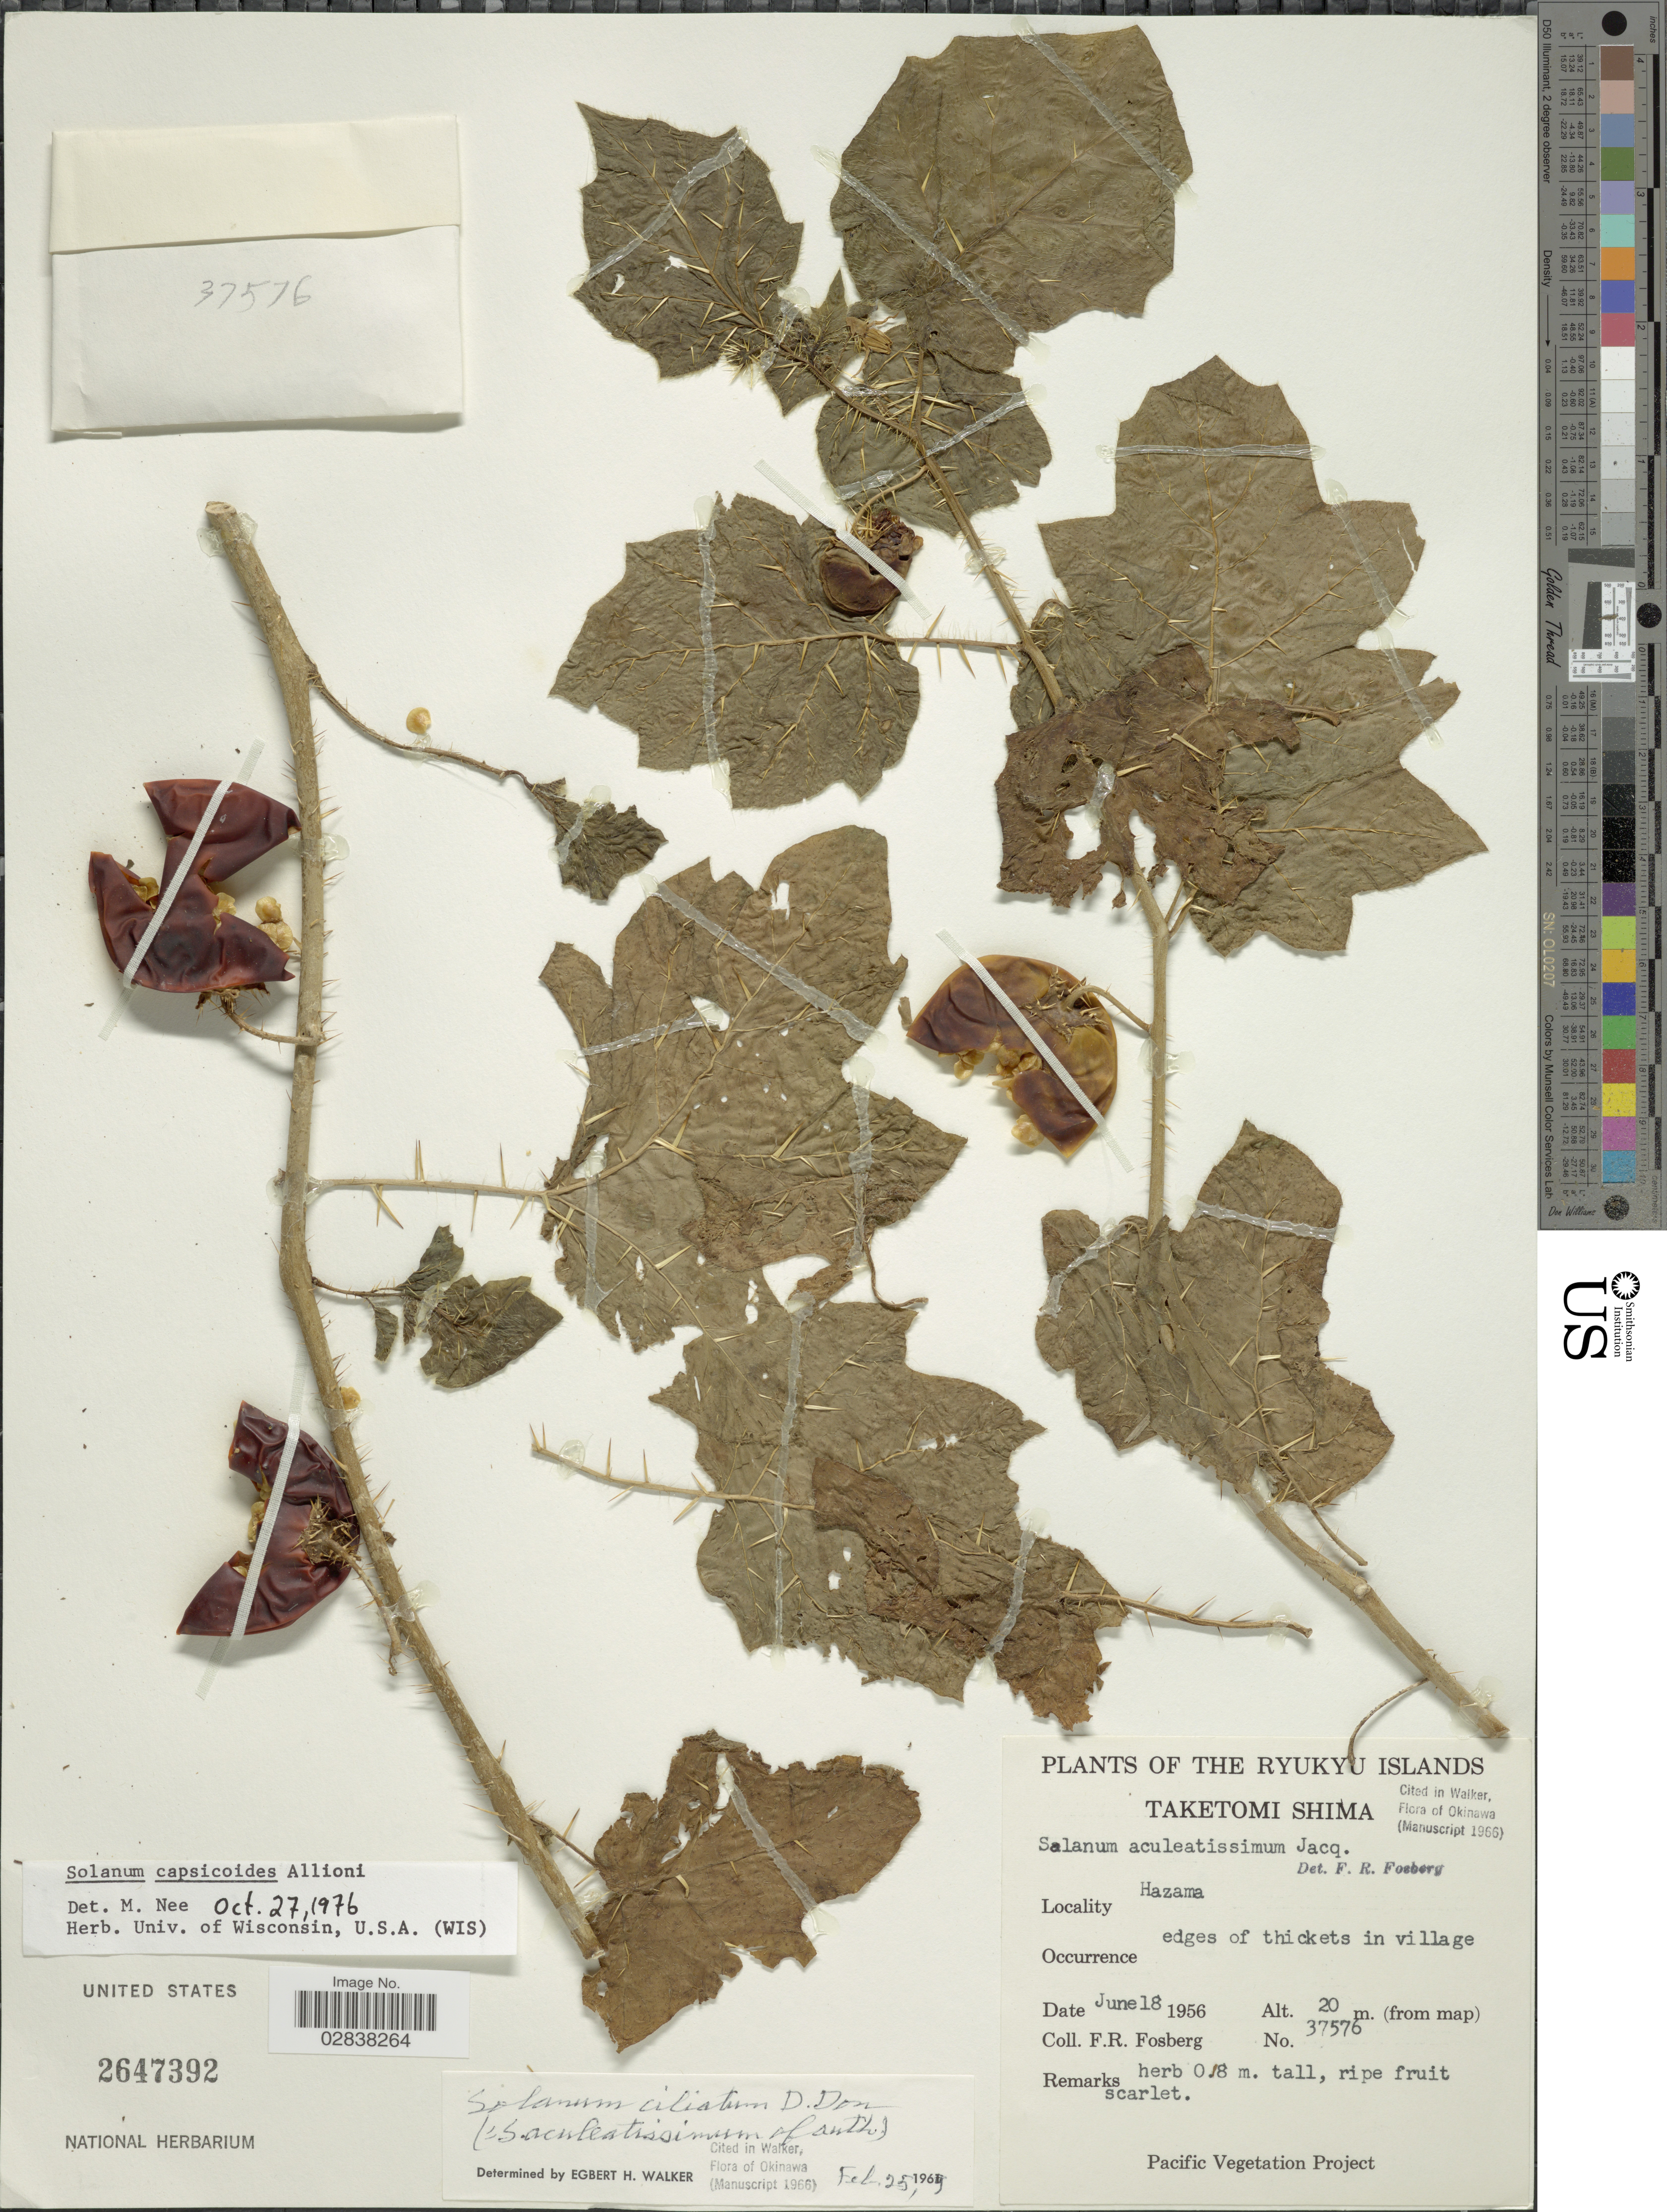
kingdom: Plantae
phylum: Tracheophyta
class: Magnoliopsida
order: Solanales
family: Solanaceae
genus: Solanum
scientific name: Solanum capsicoides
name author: All.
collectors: F. R. Fosberg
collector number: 37576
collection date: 1956-06-18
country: Japan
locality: Ryukyu Islands, Taketomi Shima, Hazama.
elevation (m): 20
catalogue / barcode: US 2647392